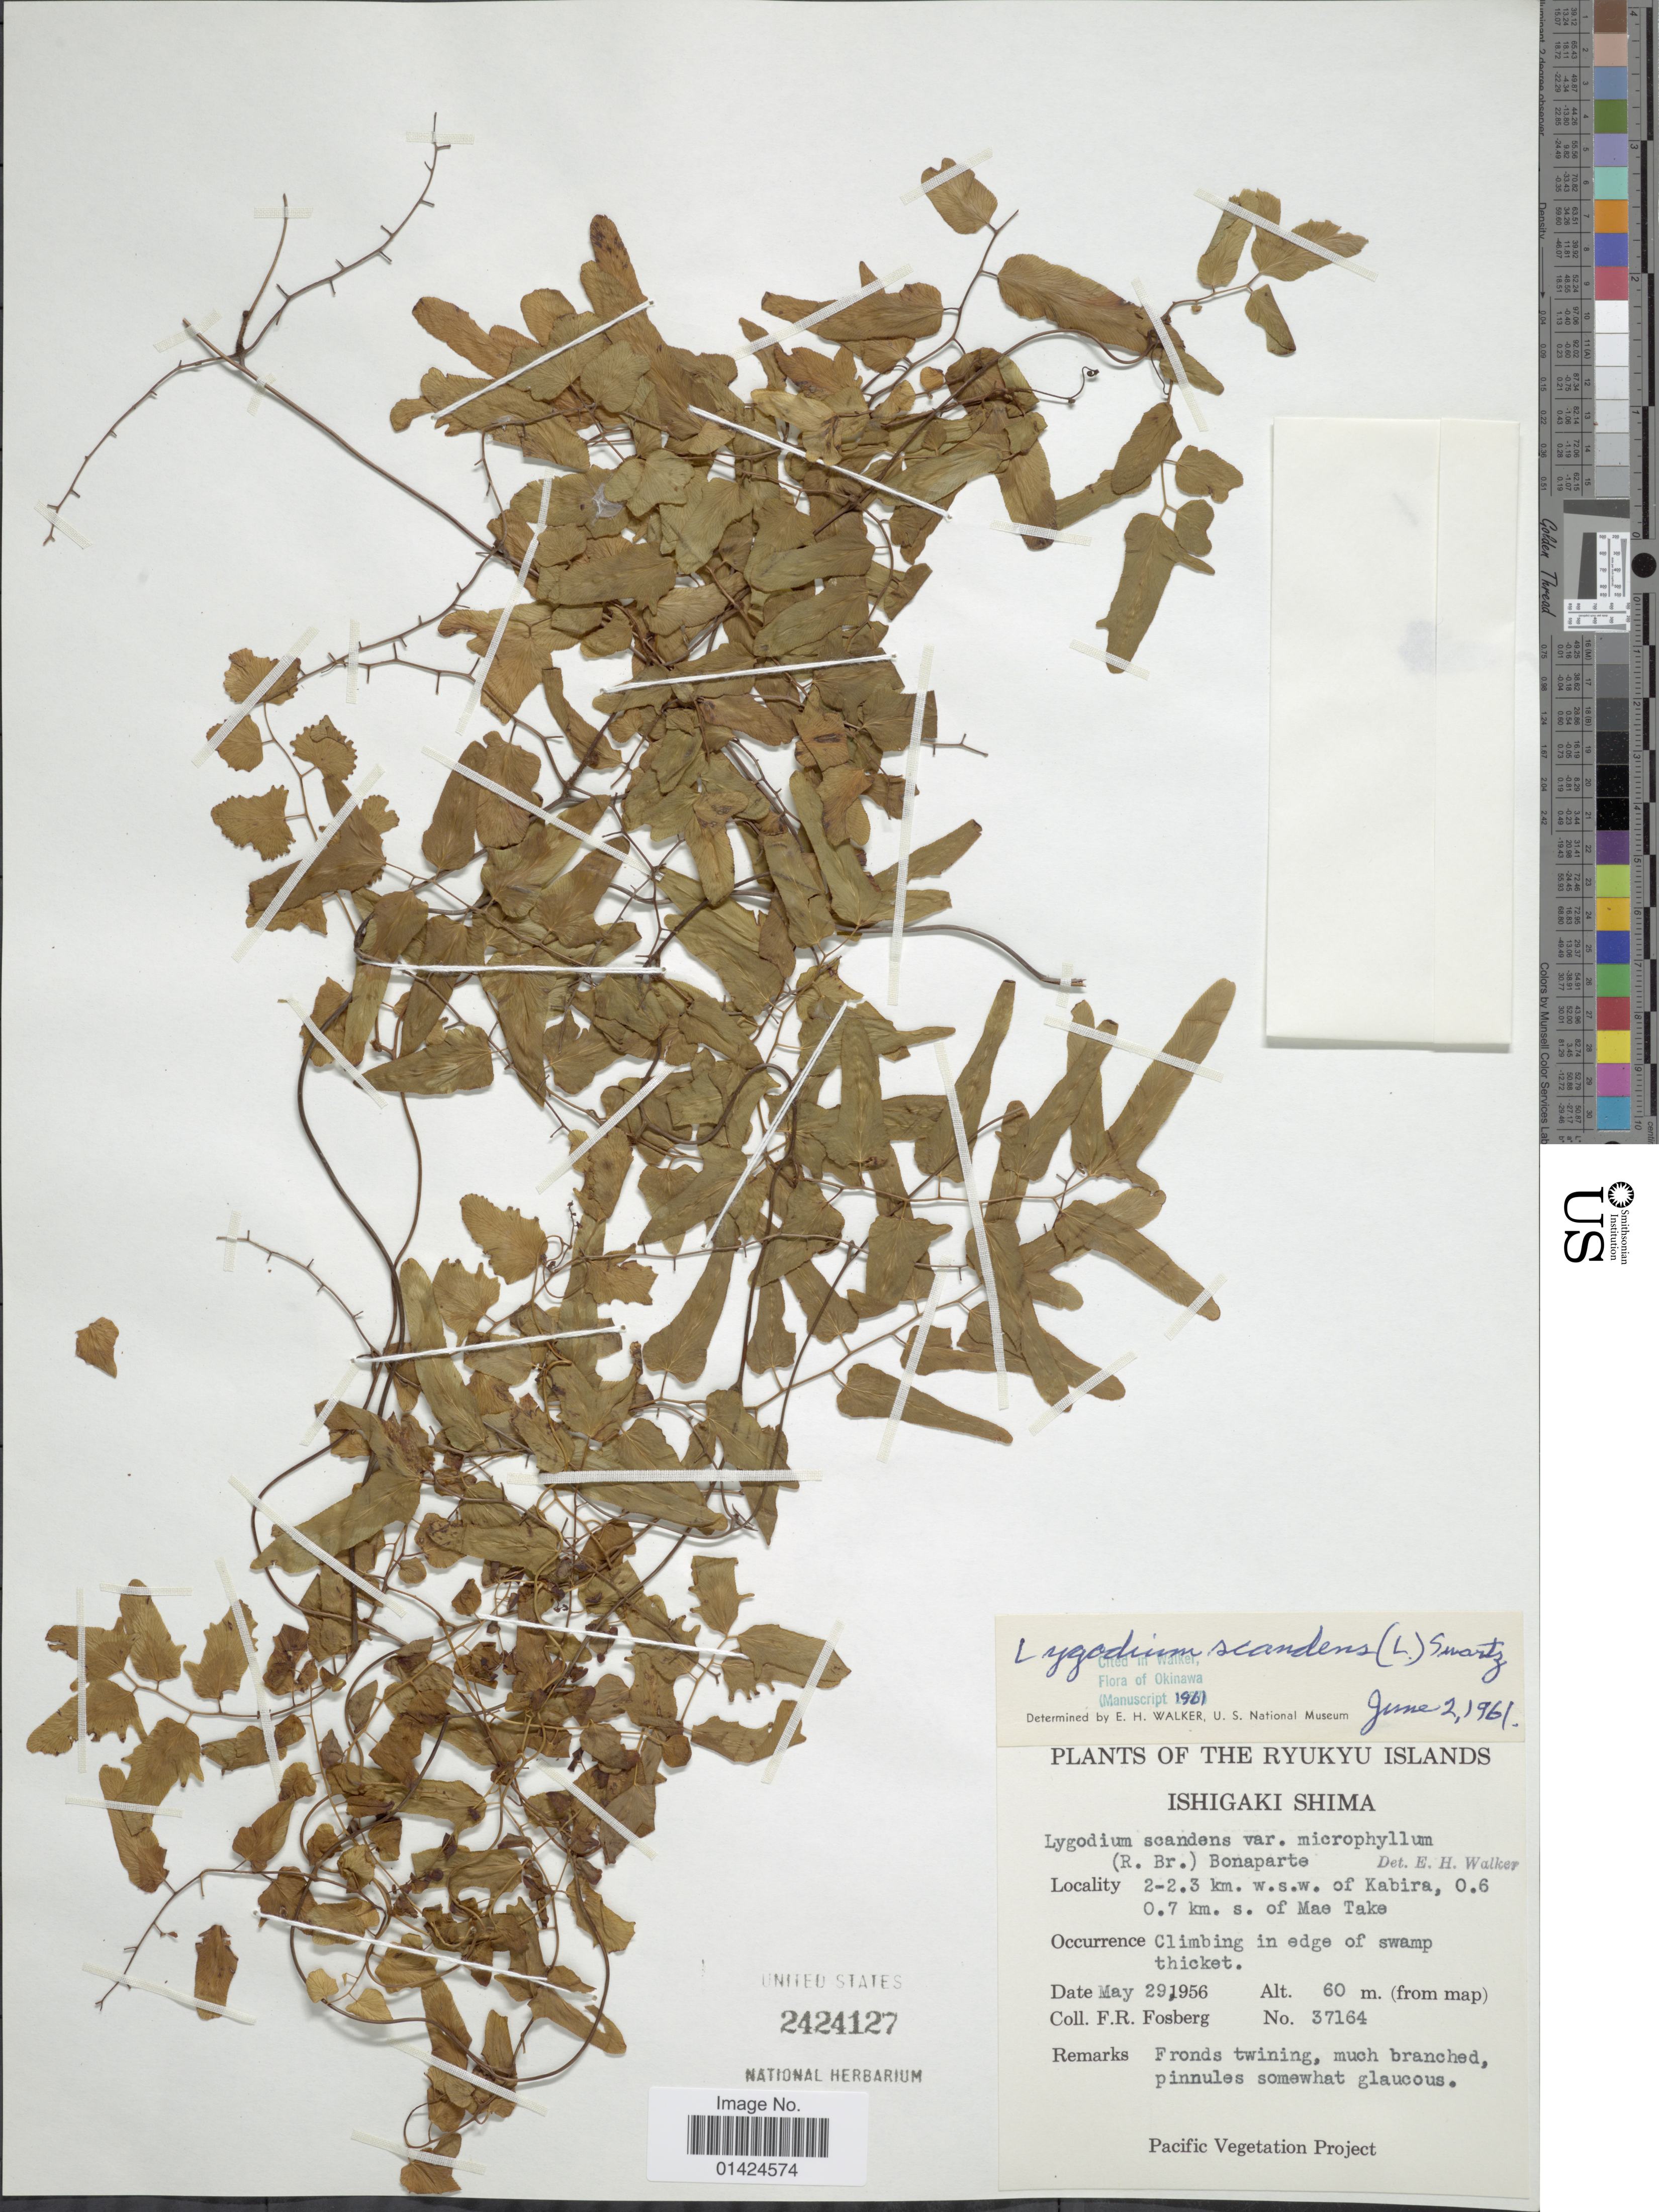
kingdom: Plantae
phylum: Tracheophyta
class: Polypodiopsida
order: Schizaeales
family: Lygodiaceae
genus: Lygodium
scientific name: Lygodium microphyllum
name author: (Cav.) R. Br.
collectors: F. R. Fosberg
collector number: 37164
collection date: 1956-05-29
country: Japan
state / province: Okinawa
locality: Ryukyu Islands. Ishigaki shima. 2-2.3 km. w.s.w. of Kabira, 0,6 0,7 km. s. of Mae Take.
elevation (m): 60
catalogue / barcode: US 2424127